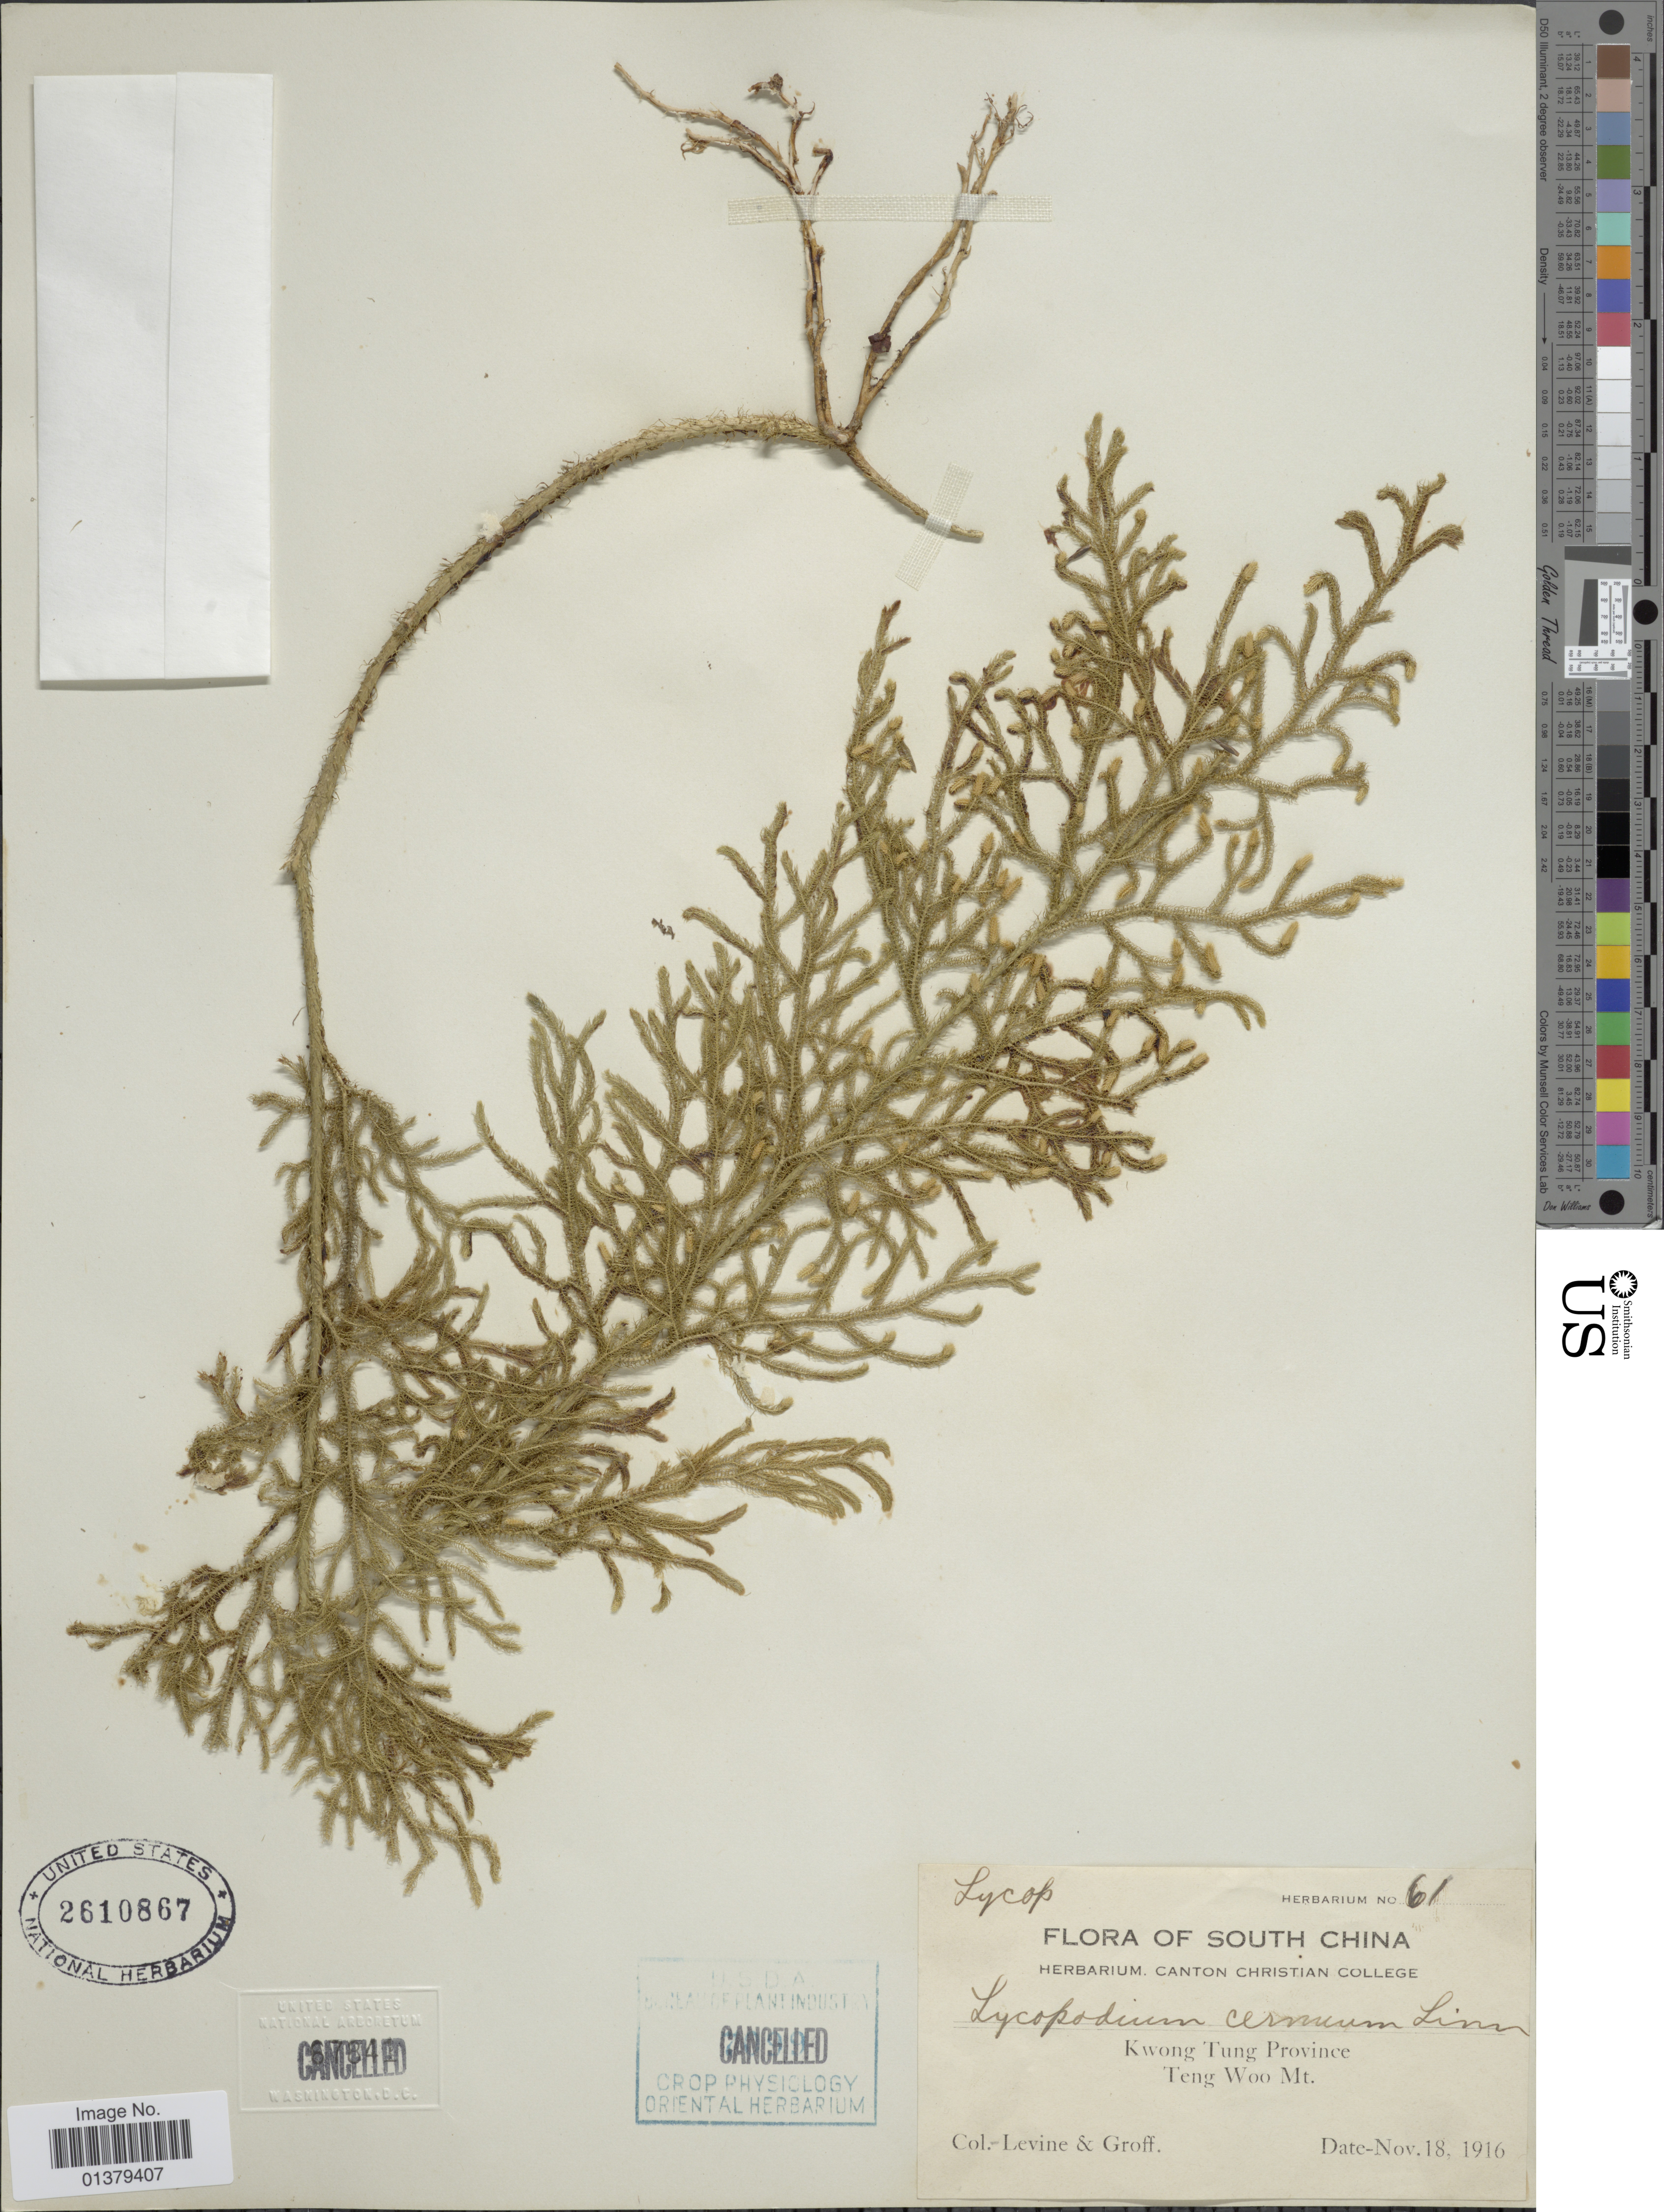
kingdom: Plantae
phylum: Tracheophyta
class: Lycopodiopsida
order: Lycopodiales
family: Lycopodiaceae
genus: Palhinhaea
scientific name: Palhinhaea cernua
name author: (L.) Vasc. & Franco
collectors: -. Levine & -- Groff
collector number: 61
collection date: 1916-11-18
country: China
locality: South China, kwong Tung Province Teng Woo Mt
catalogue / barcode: US 2610867